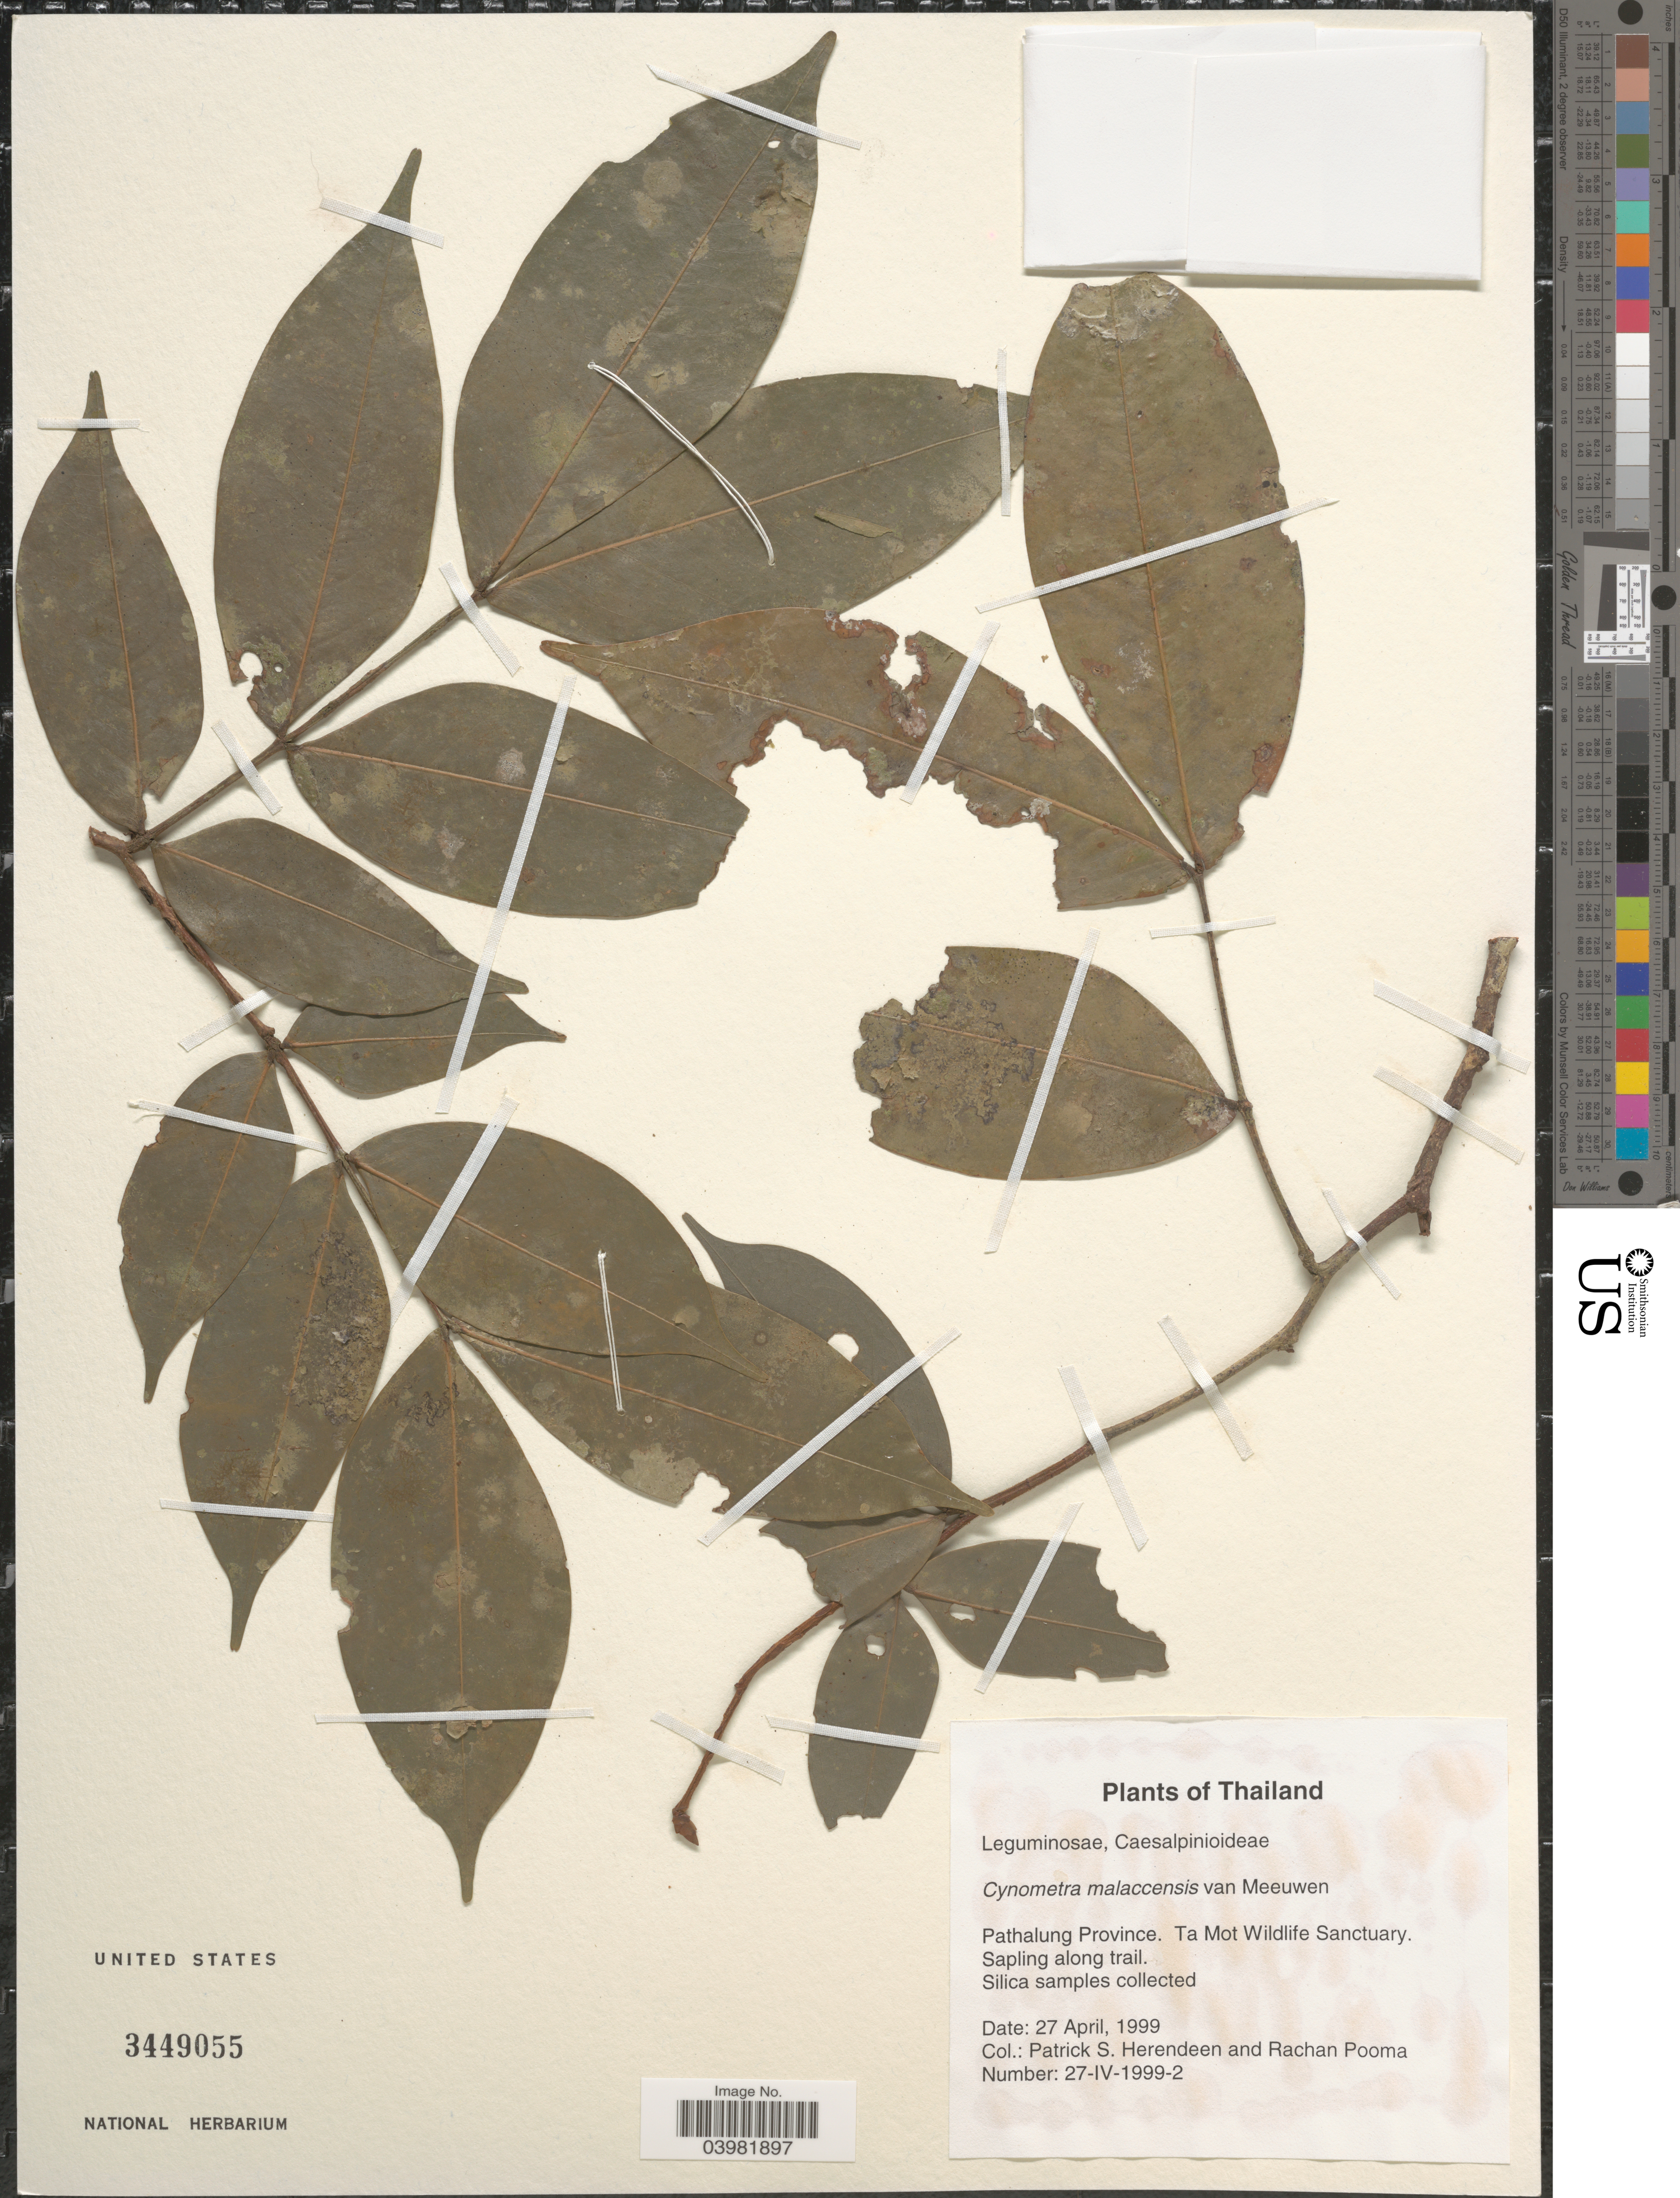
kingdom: Plantae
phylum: Tracheophyta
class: Magnoliopsida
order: Fabales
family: Fabaceae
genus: Cynometra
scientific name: Cynometra malaccensis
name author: Meeuwen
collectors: P. S. Herendeen & R. Pooma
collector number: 27-IV-1999-2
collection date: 1999-04-27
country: Thailand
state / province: Phattalung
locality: Pathalung Province. Ta Mot Wildlife Sanctuary. Sapling along trail.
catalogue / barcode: US 3449055